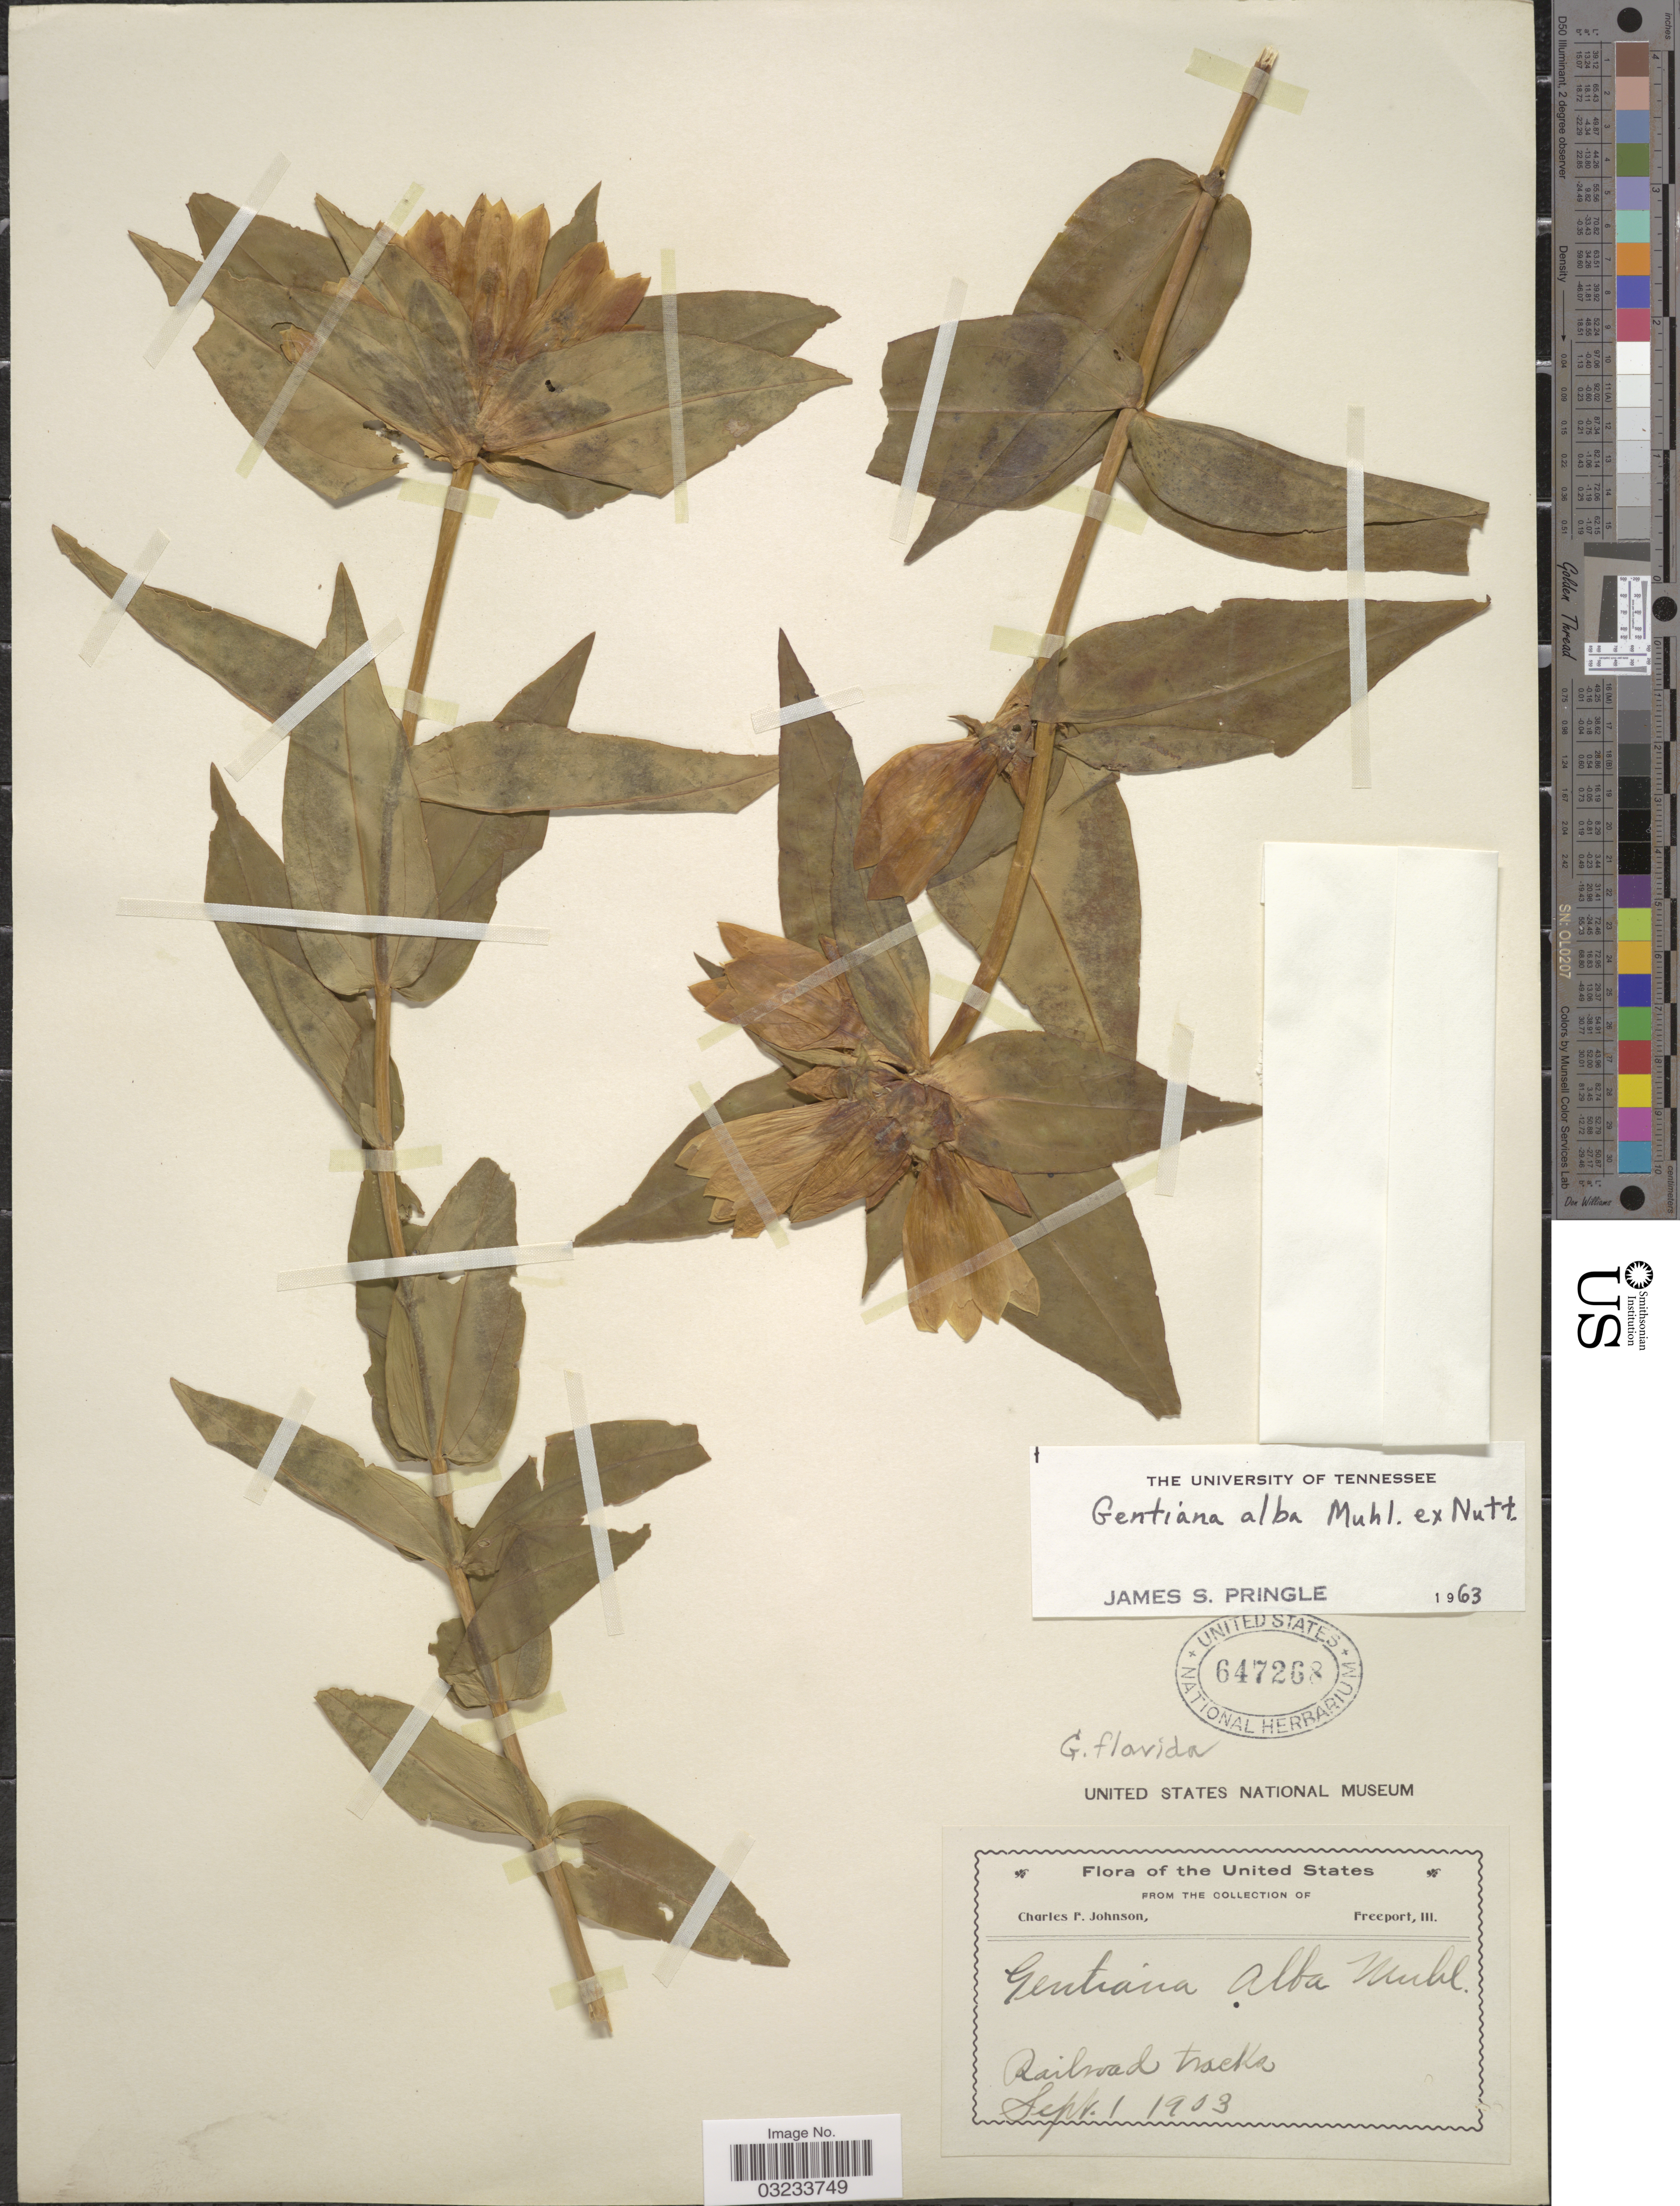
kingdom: Plantae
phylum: Tracheophyta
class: Magnoliopsida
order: Gentianales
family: Gentianaceae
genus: Gentiana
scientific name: Gentiana alba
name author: Muhl. ex J. McNab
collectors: C. Johnson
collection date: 1903-09-01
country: United States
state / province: Illinois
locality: Railroad tracks.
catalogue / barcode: US 647268